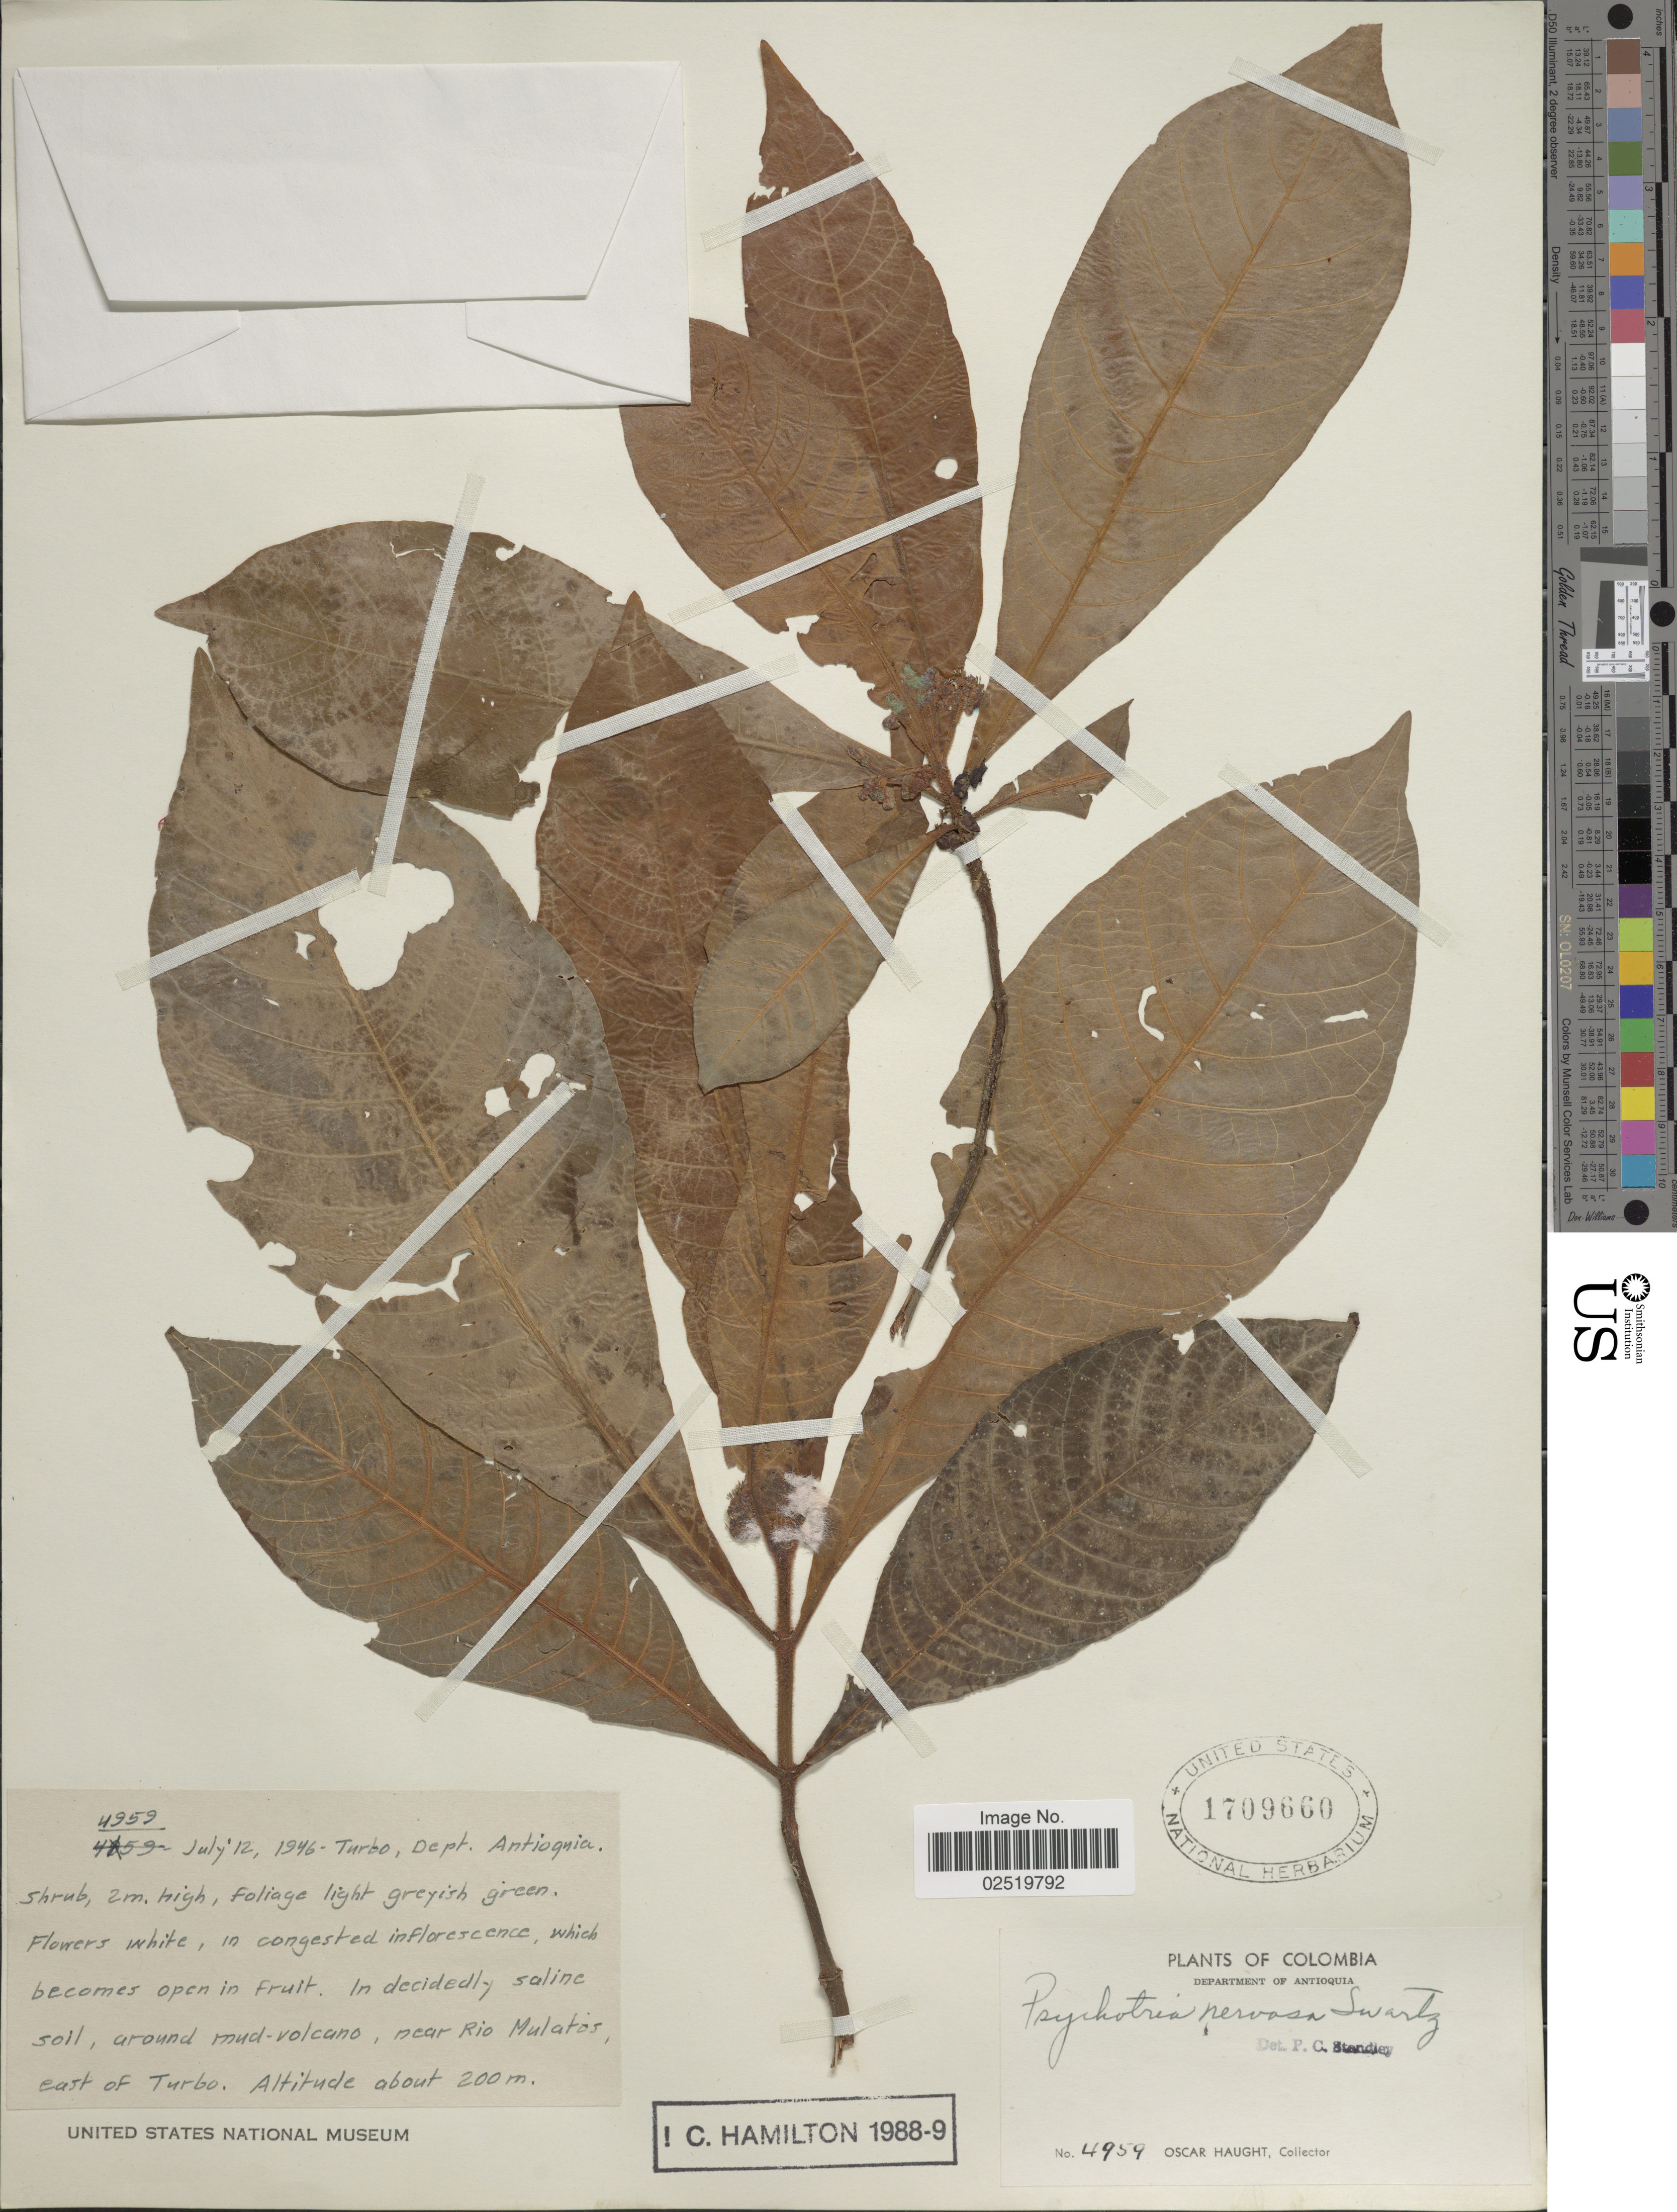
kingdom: Plantae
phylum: Tracheophyta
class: Magnoliopsida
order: Gentianales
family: Rubiaceae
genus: Psychotria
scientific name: Psychotria nervosa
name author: Sw.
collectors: O. L. Haught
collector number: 4959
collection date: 1946-07-12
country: Colombia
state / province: Antioquia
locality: Turbo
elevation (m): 200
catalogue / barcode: US 1709660